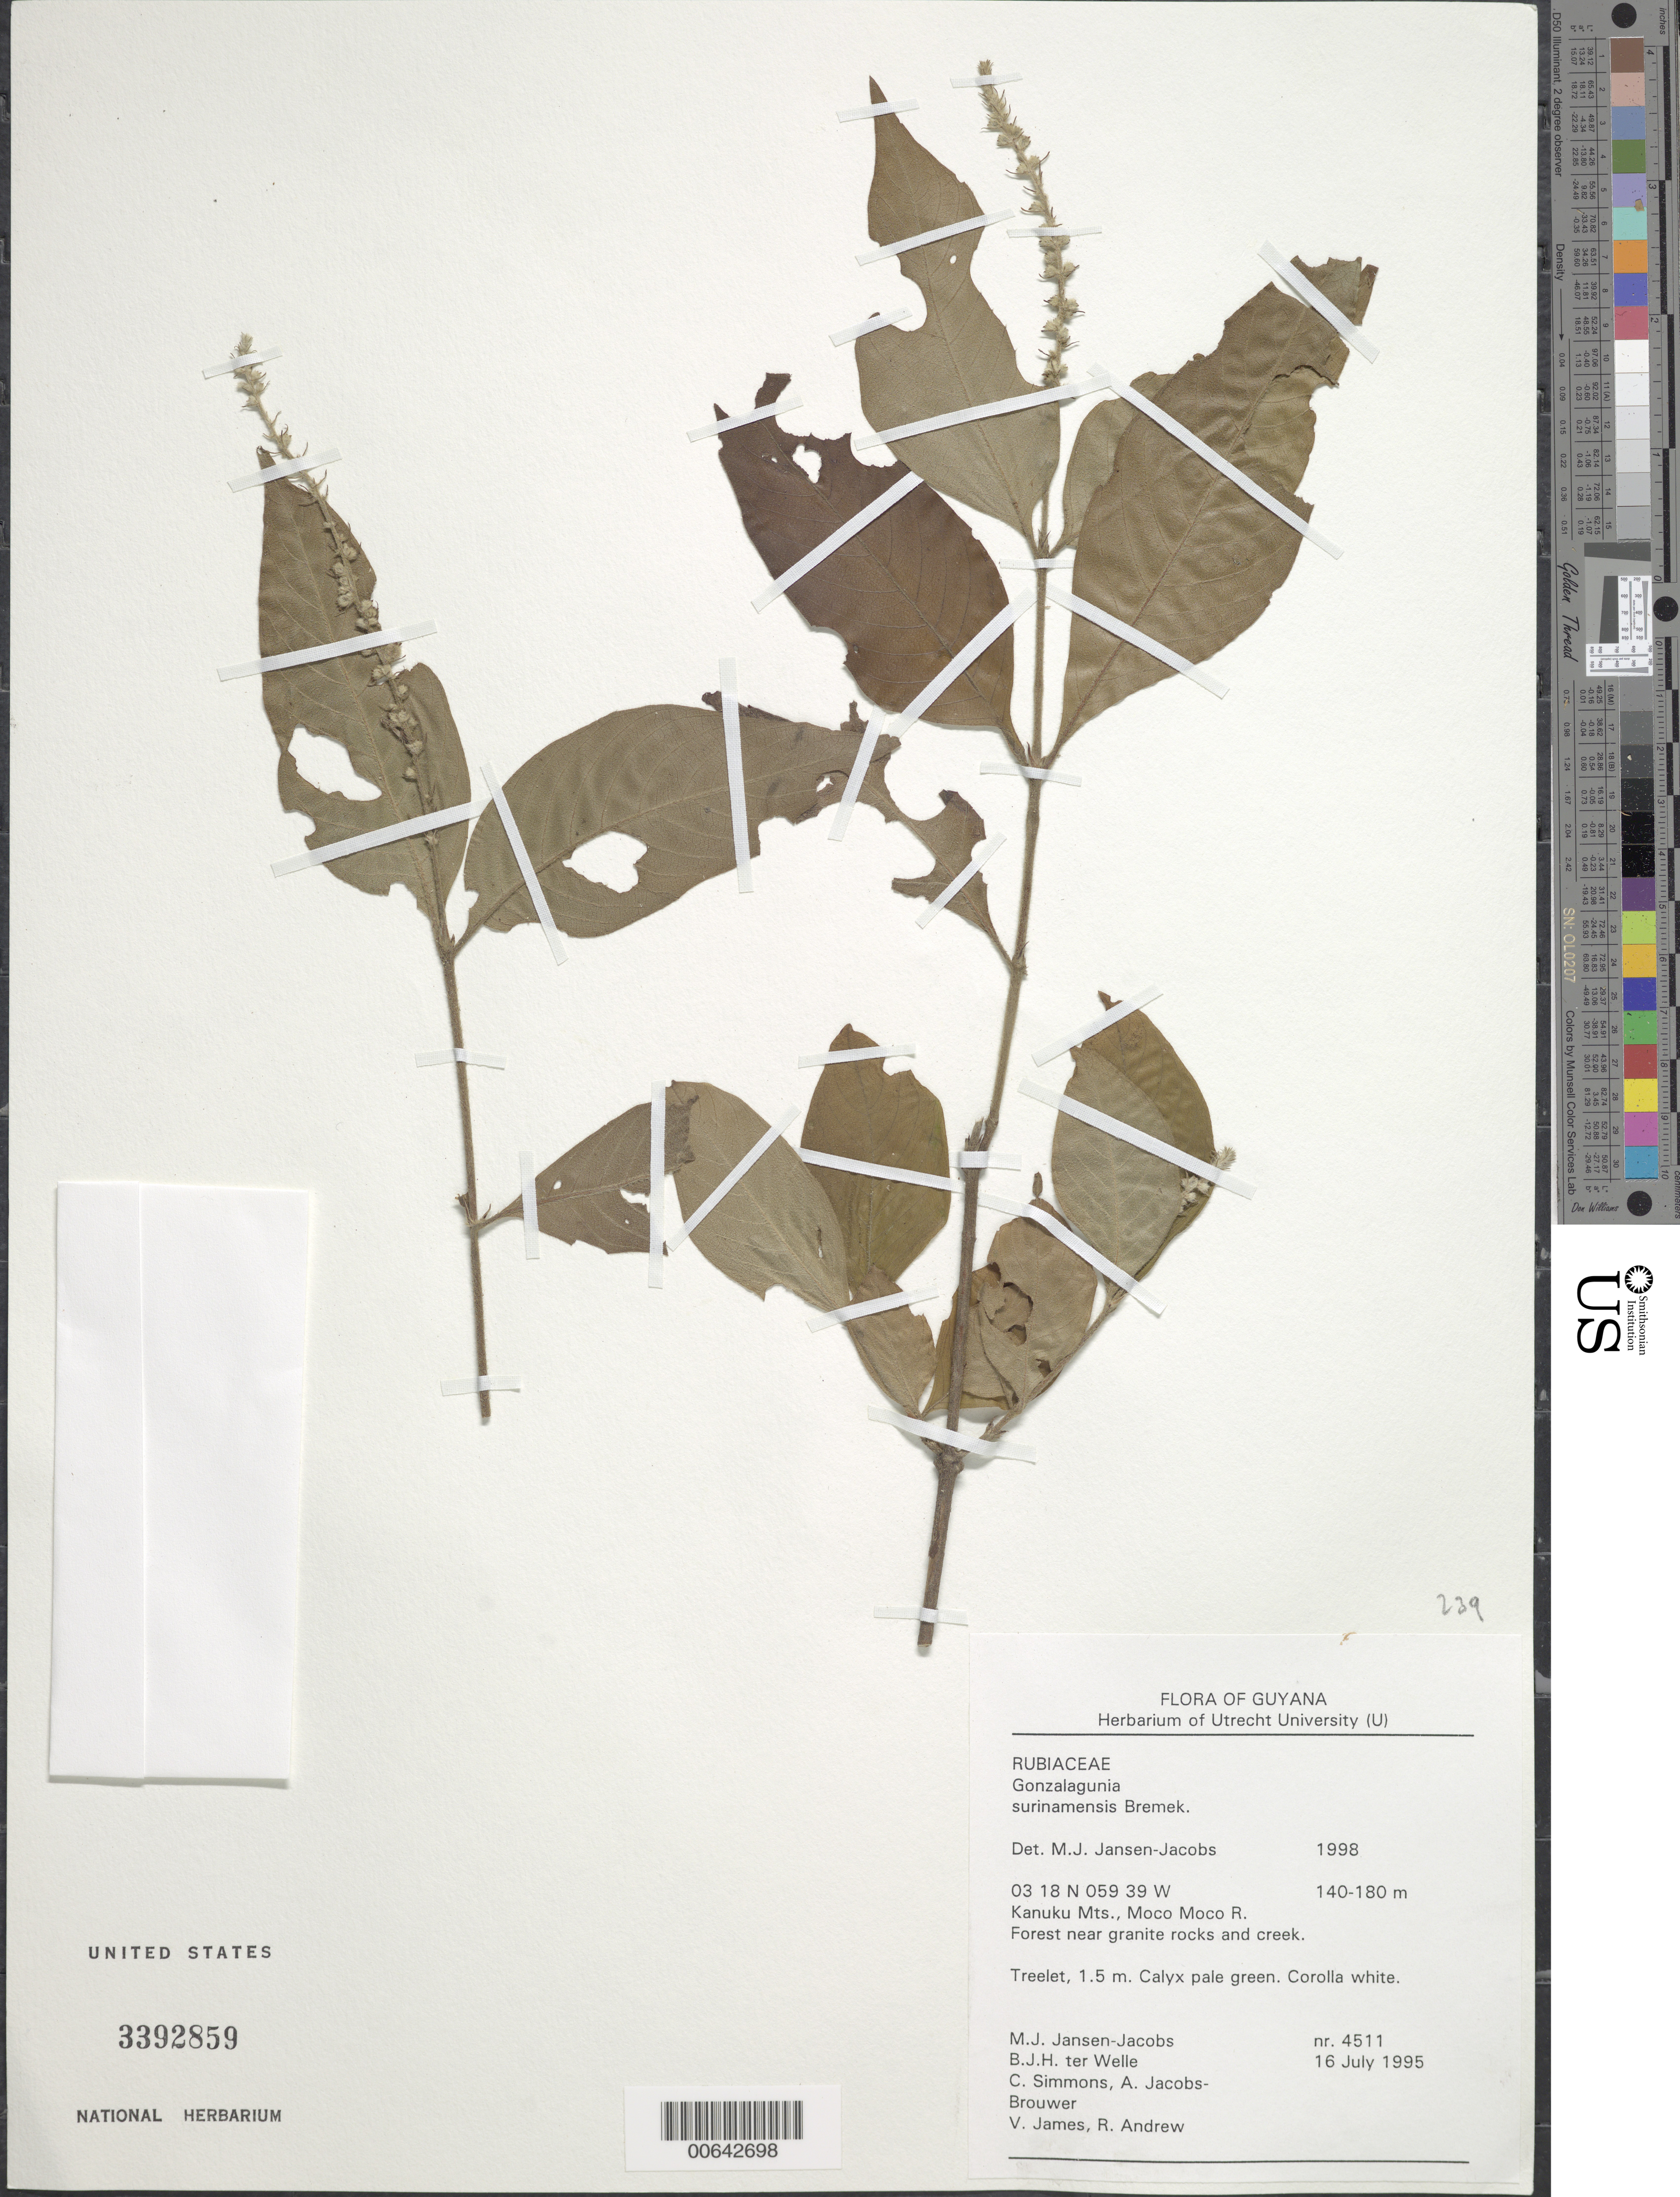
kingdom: Plantae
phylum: Tracheophyta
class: Magnoliopsida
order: Gentianales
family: Rubiaceae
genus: Gonzalagunia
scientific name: Gonzalagunia surinamensis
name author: Bremek.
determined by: Jansen-Jacobs, M. J., (U), Nationaal Herbarium Nederland, Utrecht University branch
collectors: M. J. Jansen-Jacobs, B. Welle, C. Simmons, A. Jacobs-Brouwer, V. James & R. Andrew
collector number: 4511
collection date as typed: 16-Jul-95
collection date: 1995-07-16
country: Guyana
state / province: U. Takutu-U. Essequibo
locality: Moco Moco River, Kanuku Mts.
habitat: Forest near granite rocks and creek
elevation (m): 140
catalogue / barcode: US 3392859